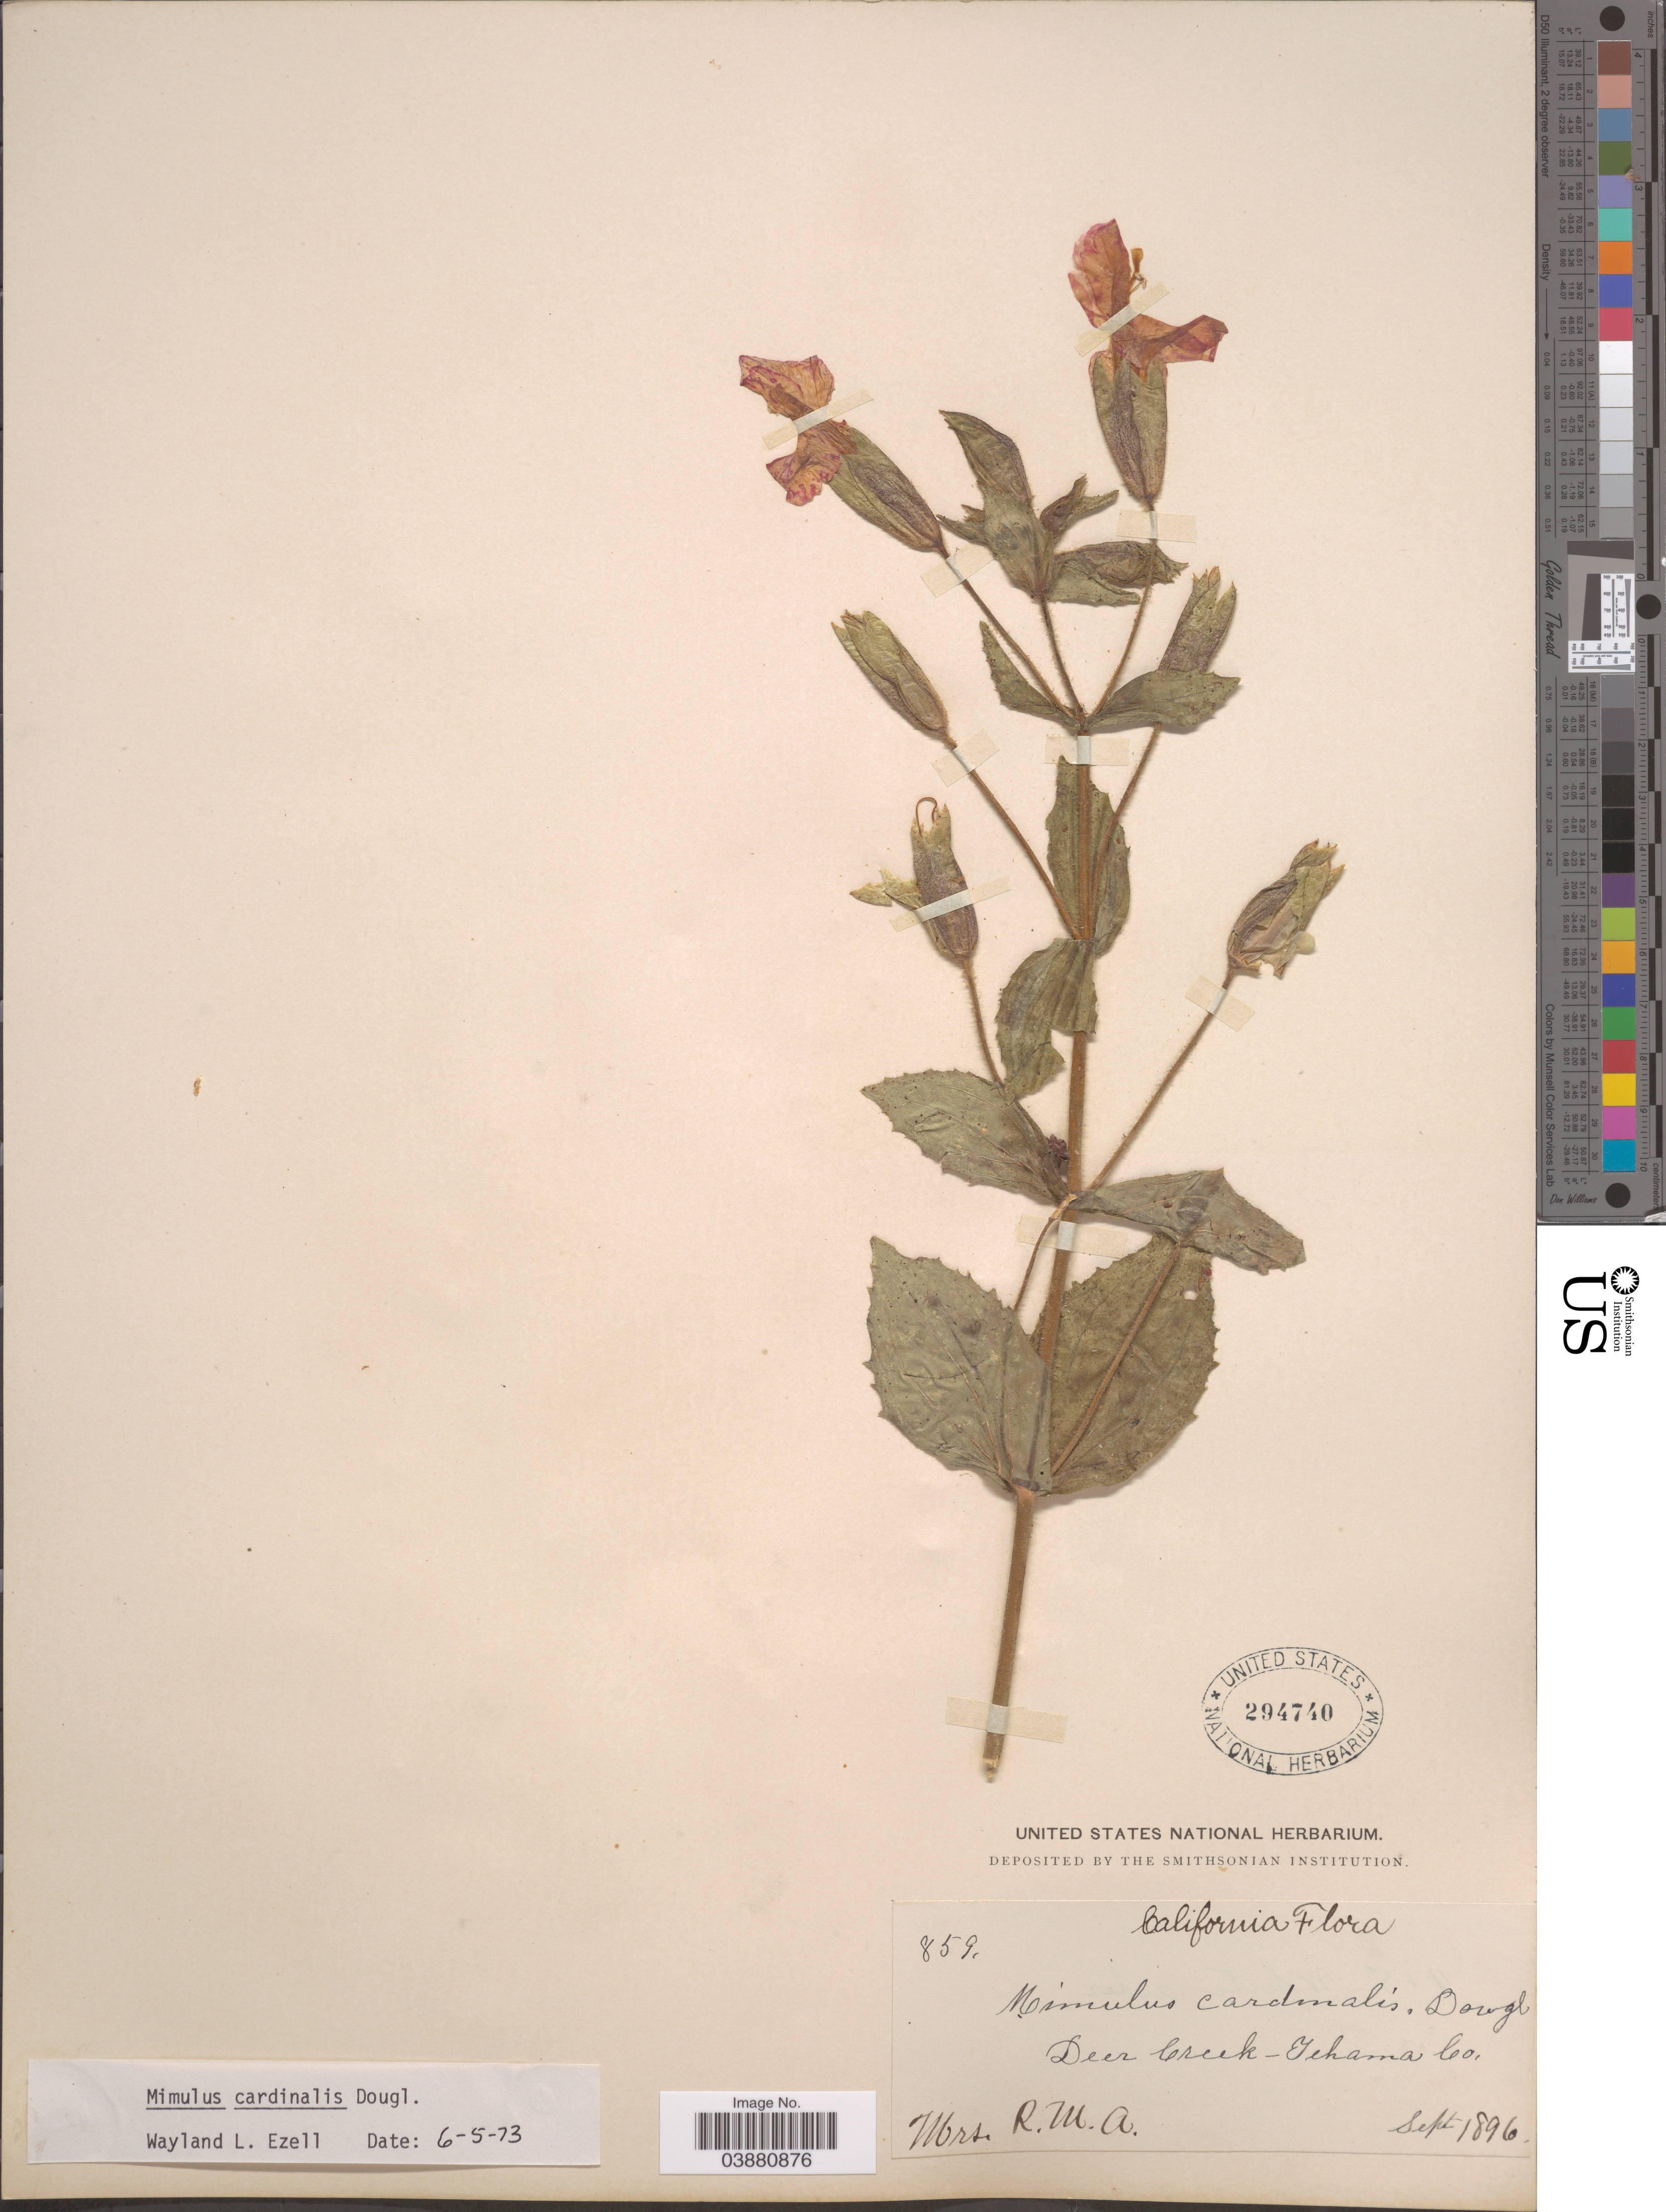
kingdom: Plantae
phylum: Tracheophyta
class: Magnoliopsida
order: Lamiales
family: Phrymaceae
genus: Mimulus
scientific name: Mimulus cardinalis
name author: Douglas ex Benth.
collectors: Mrs. R. M. A.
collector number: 859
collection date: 1896-09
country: United States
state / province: California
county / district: Tehama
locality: Deer Creek - Tehama Co.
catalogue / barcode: US 294740